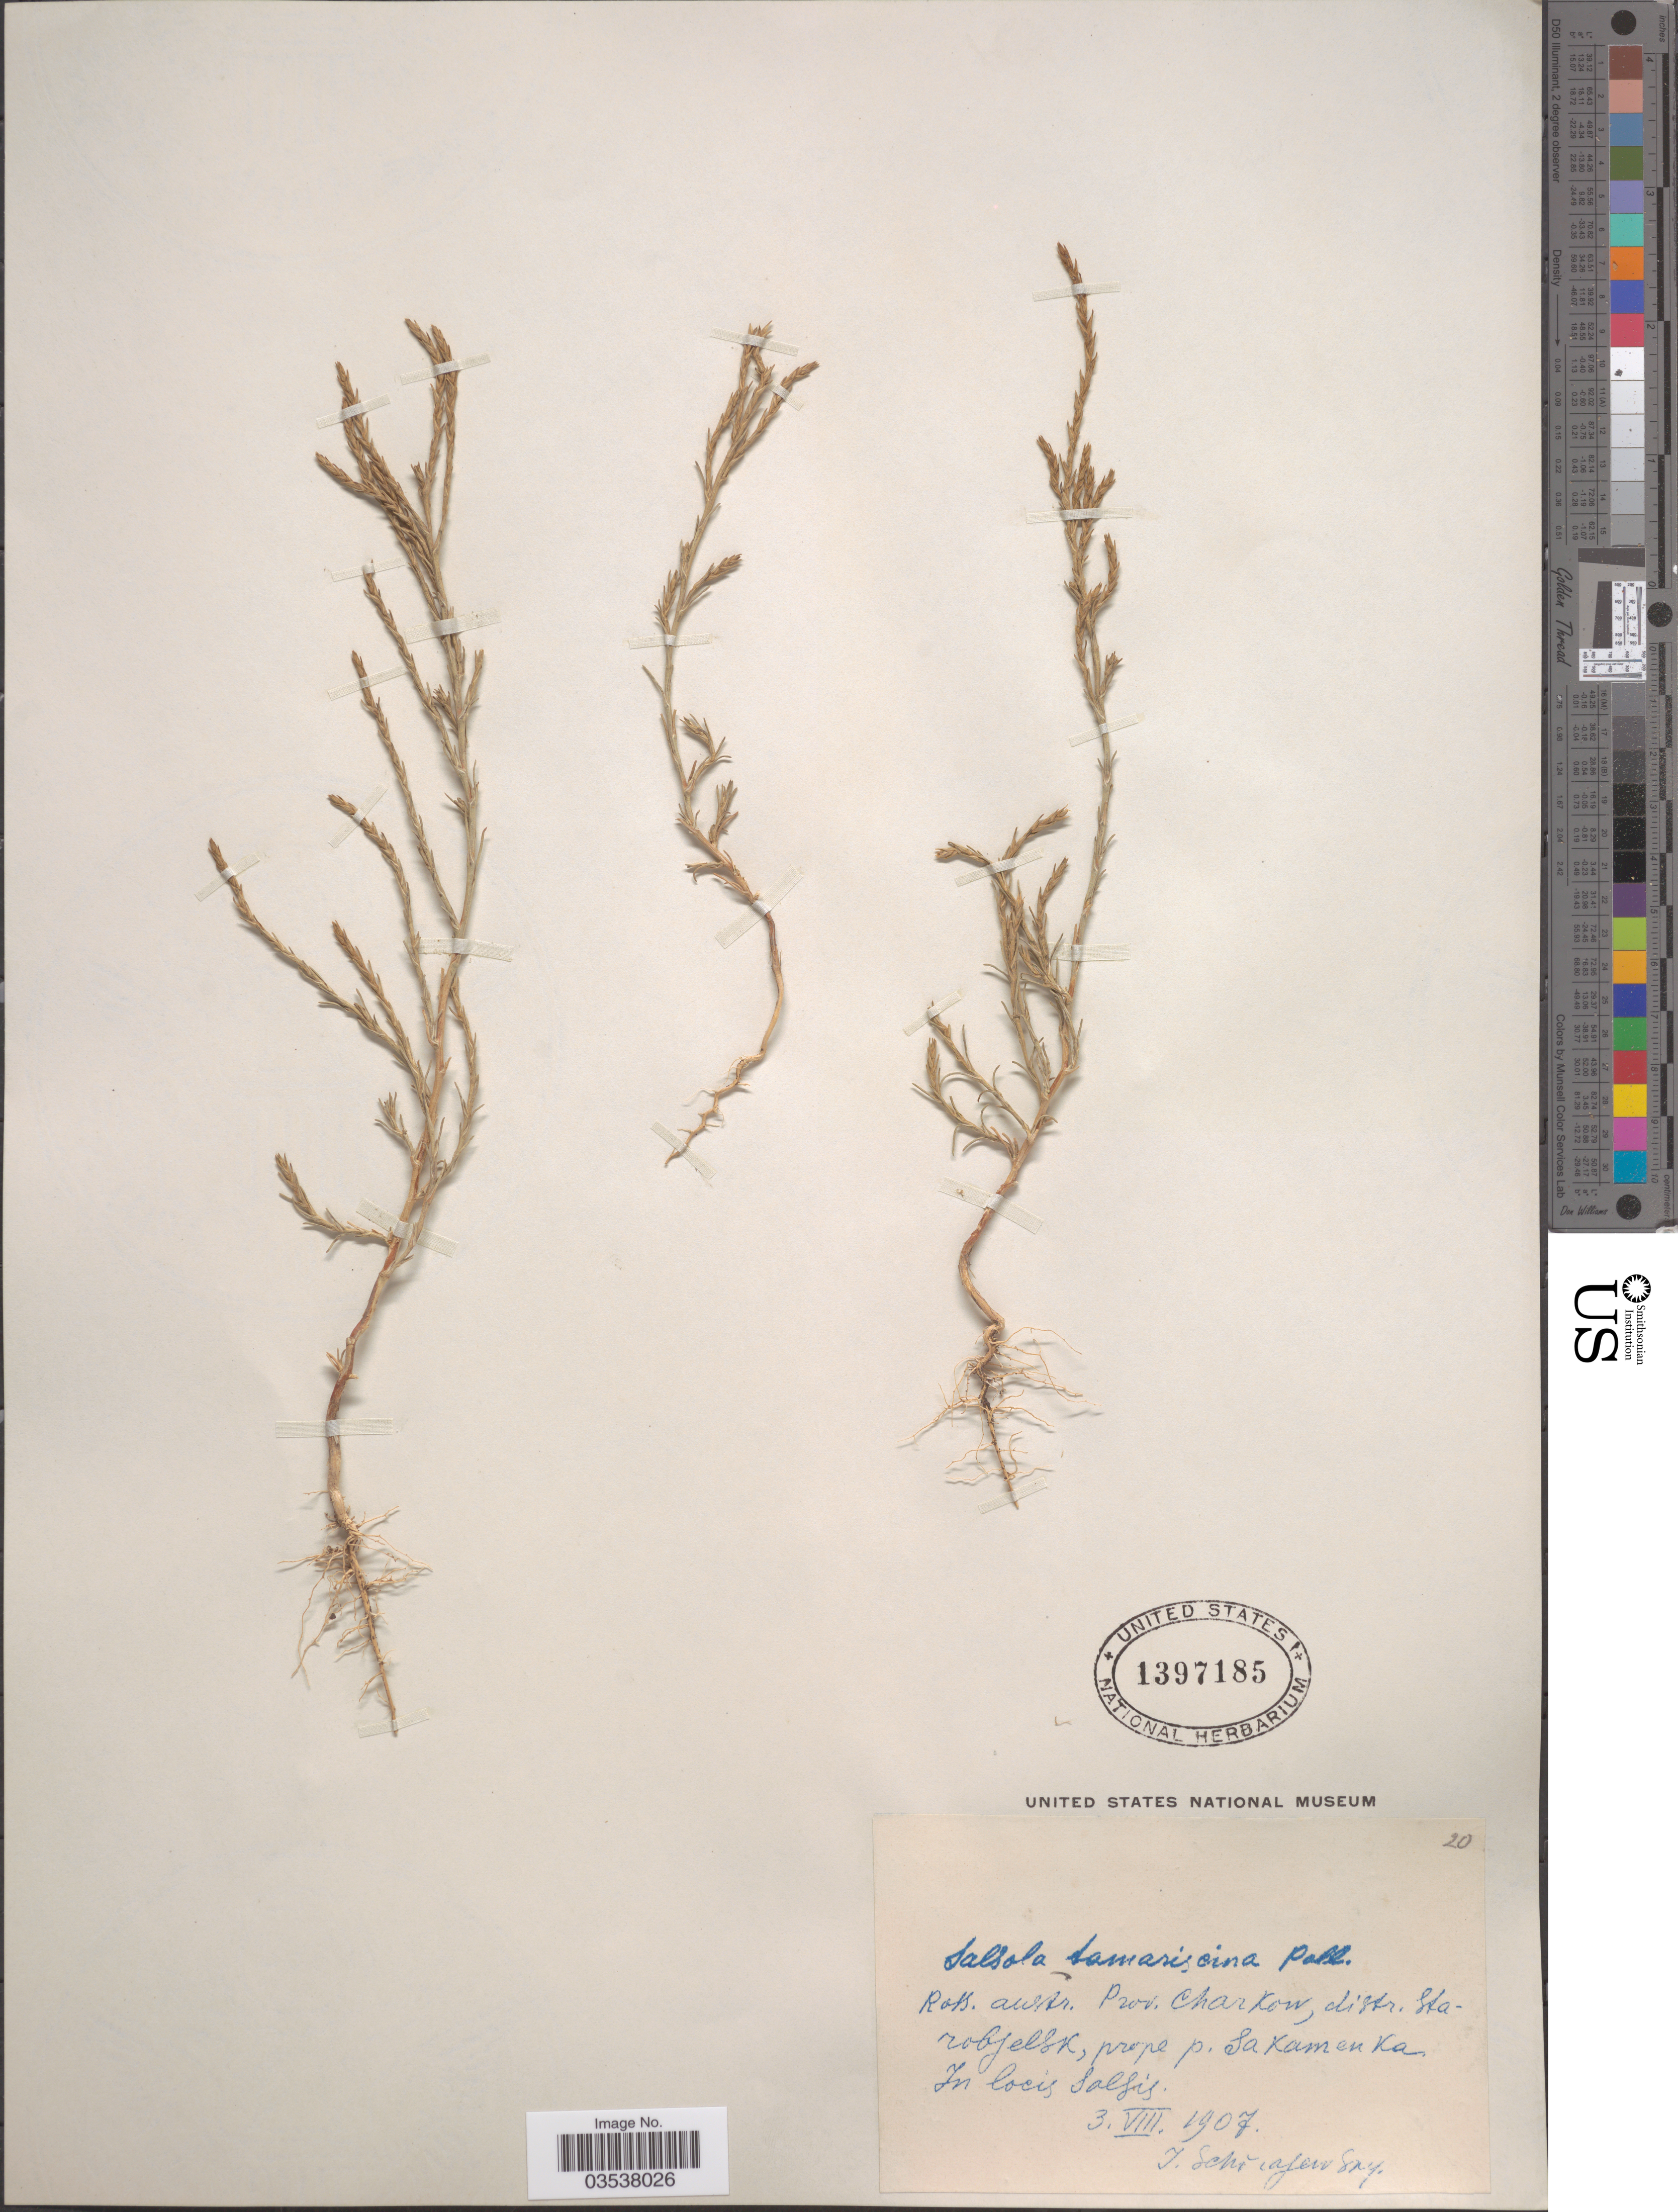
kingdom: Plantae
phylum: Tracheophyta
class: Magnoliopsida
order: Caryophyllales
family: Amaranthaceae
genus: Salsola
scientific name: Salsola tamariscina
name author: Pall.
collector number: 20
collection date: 1907-08-03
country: Ukraine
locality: Ross. austr. Prov. Charkow, distr. Starobjelsk, prope p. Sakamenka.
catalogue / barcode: US 1397185